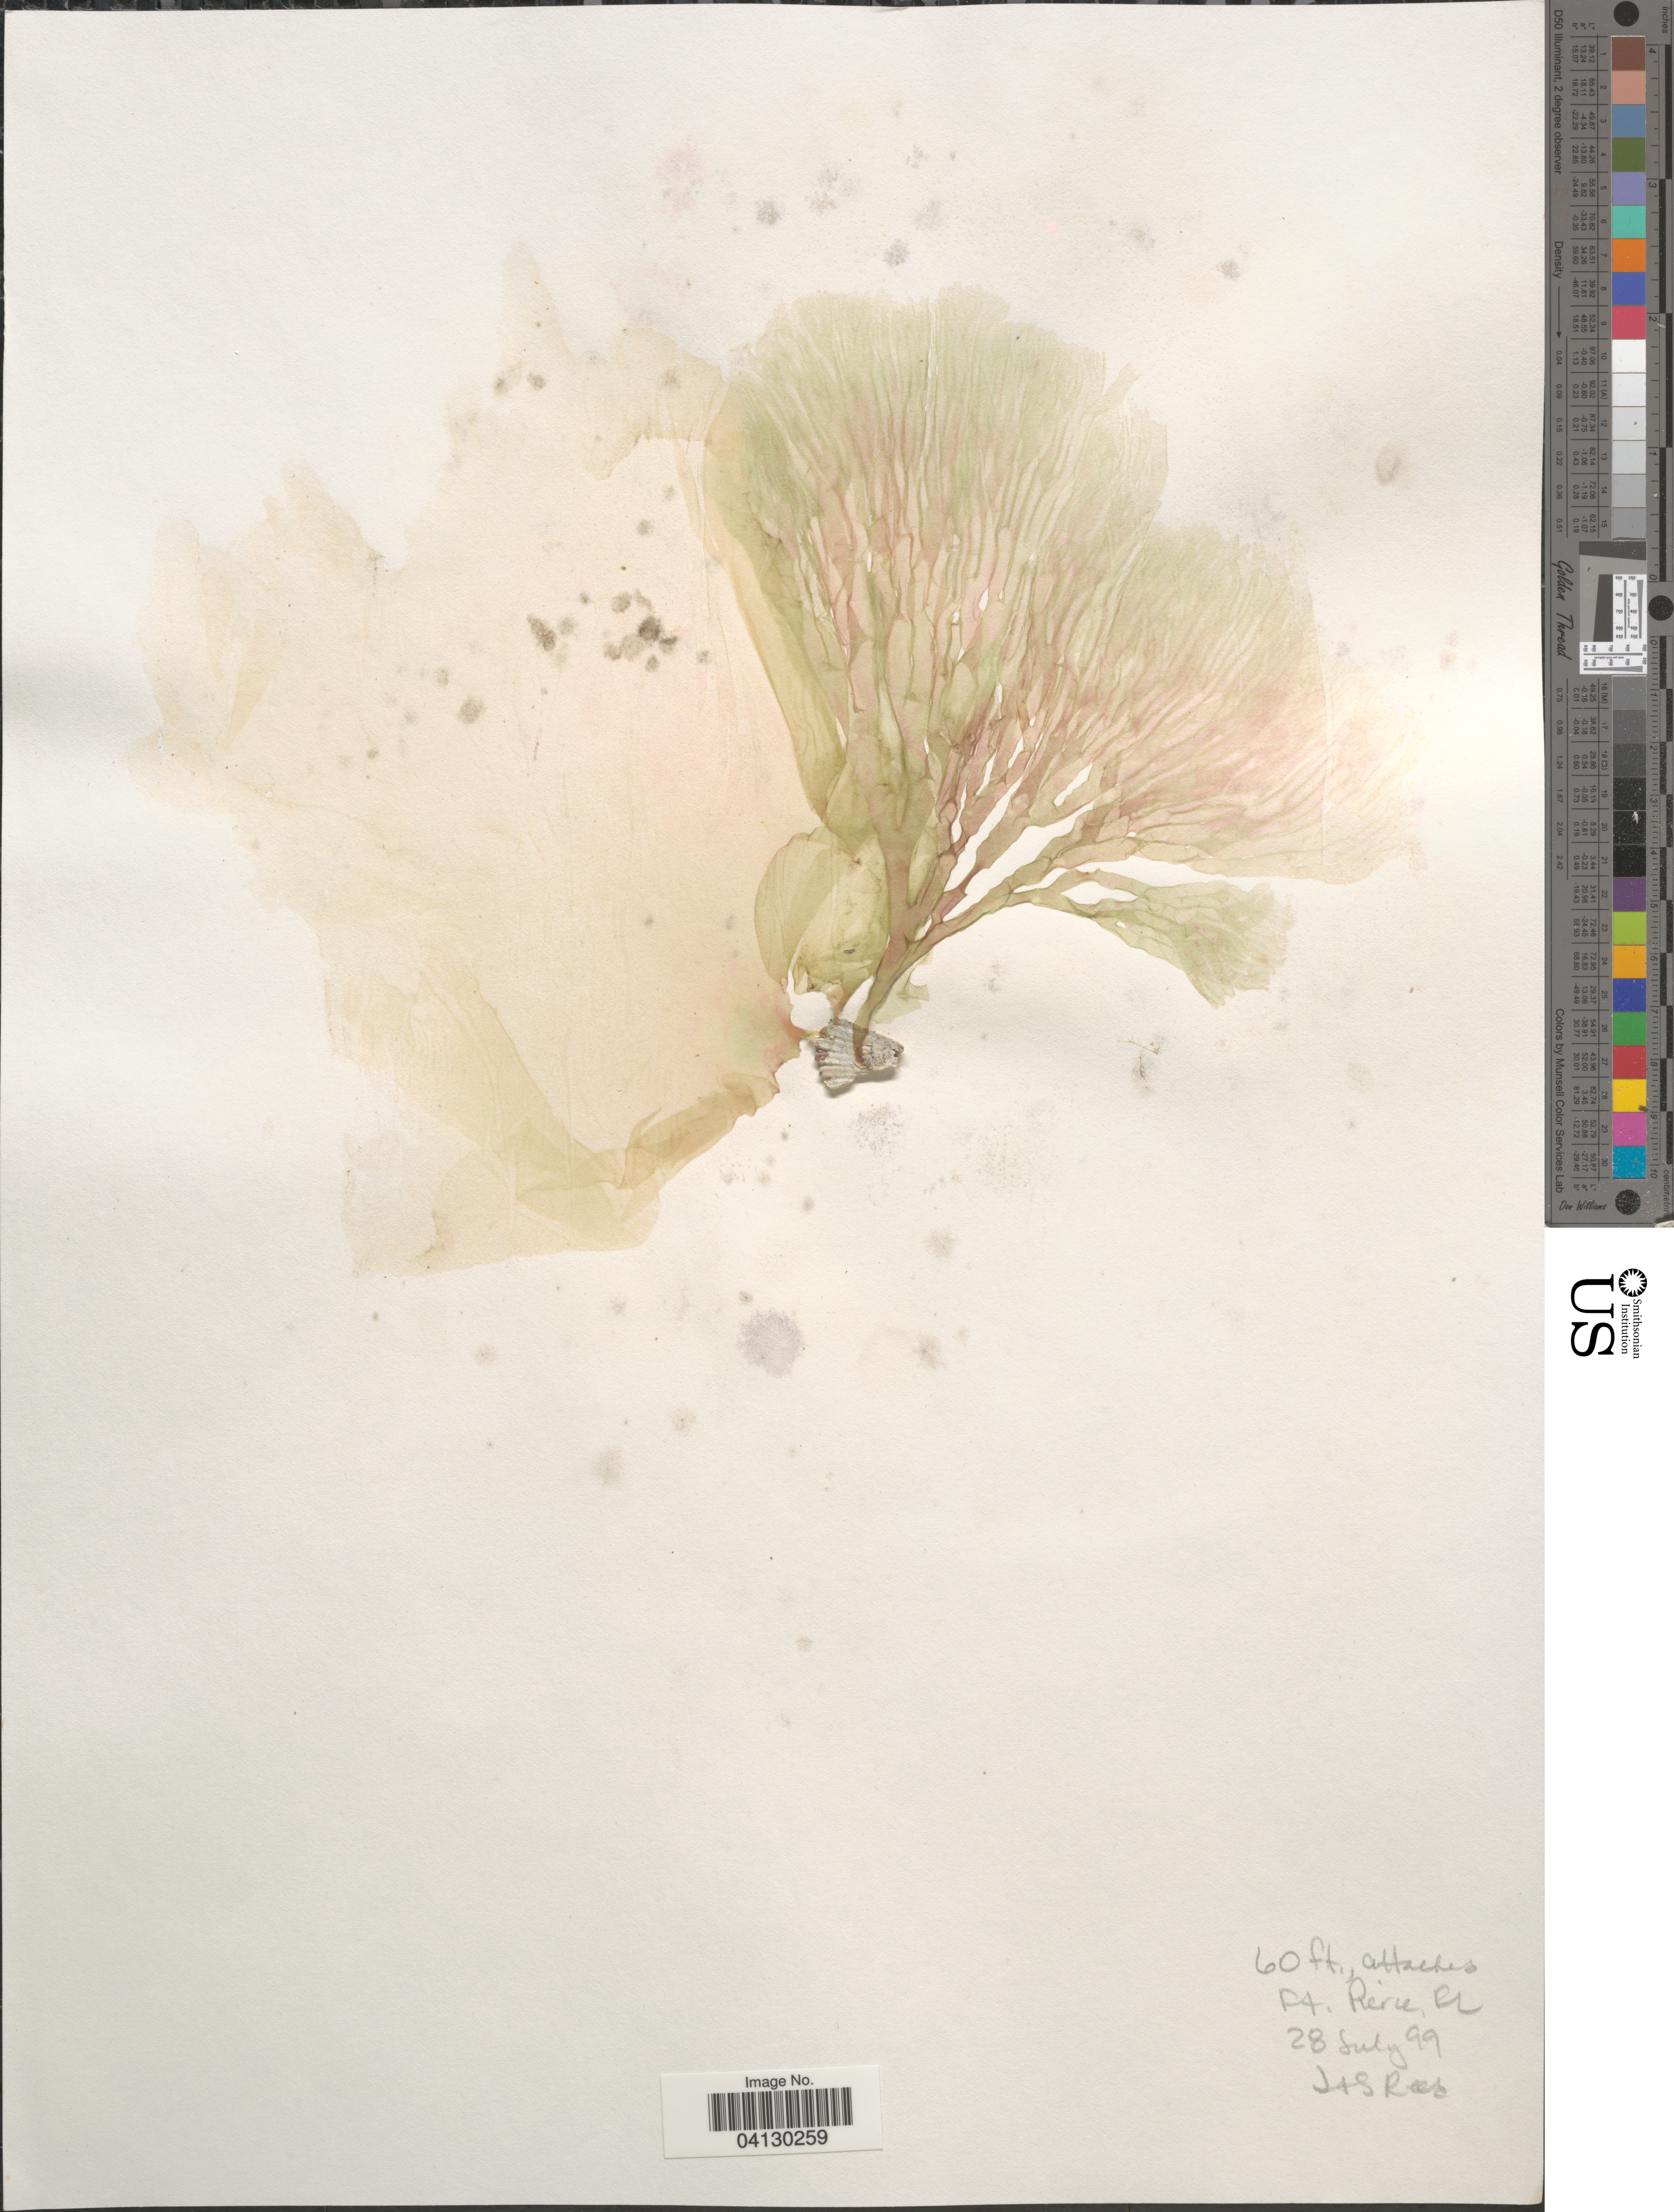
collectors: J. Reed & S. Reed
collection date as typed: Transcribed d/m/y: 28/7/99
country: United States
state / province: Florida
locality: Ft. Pierce.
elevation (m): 18